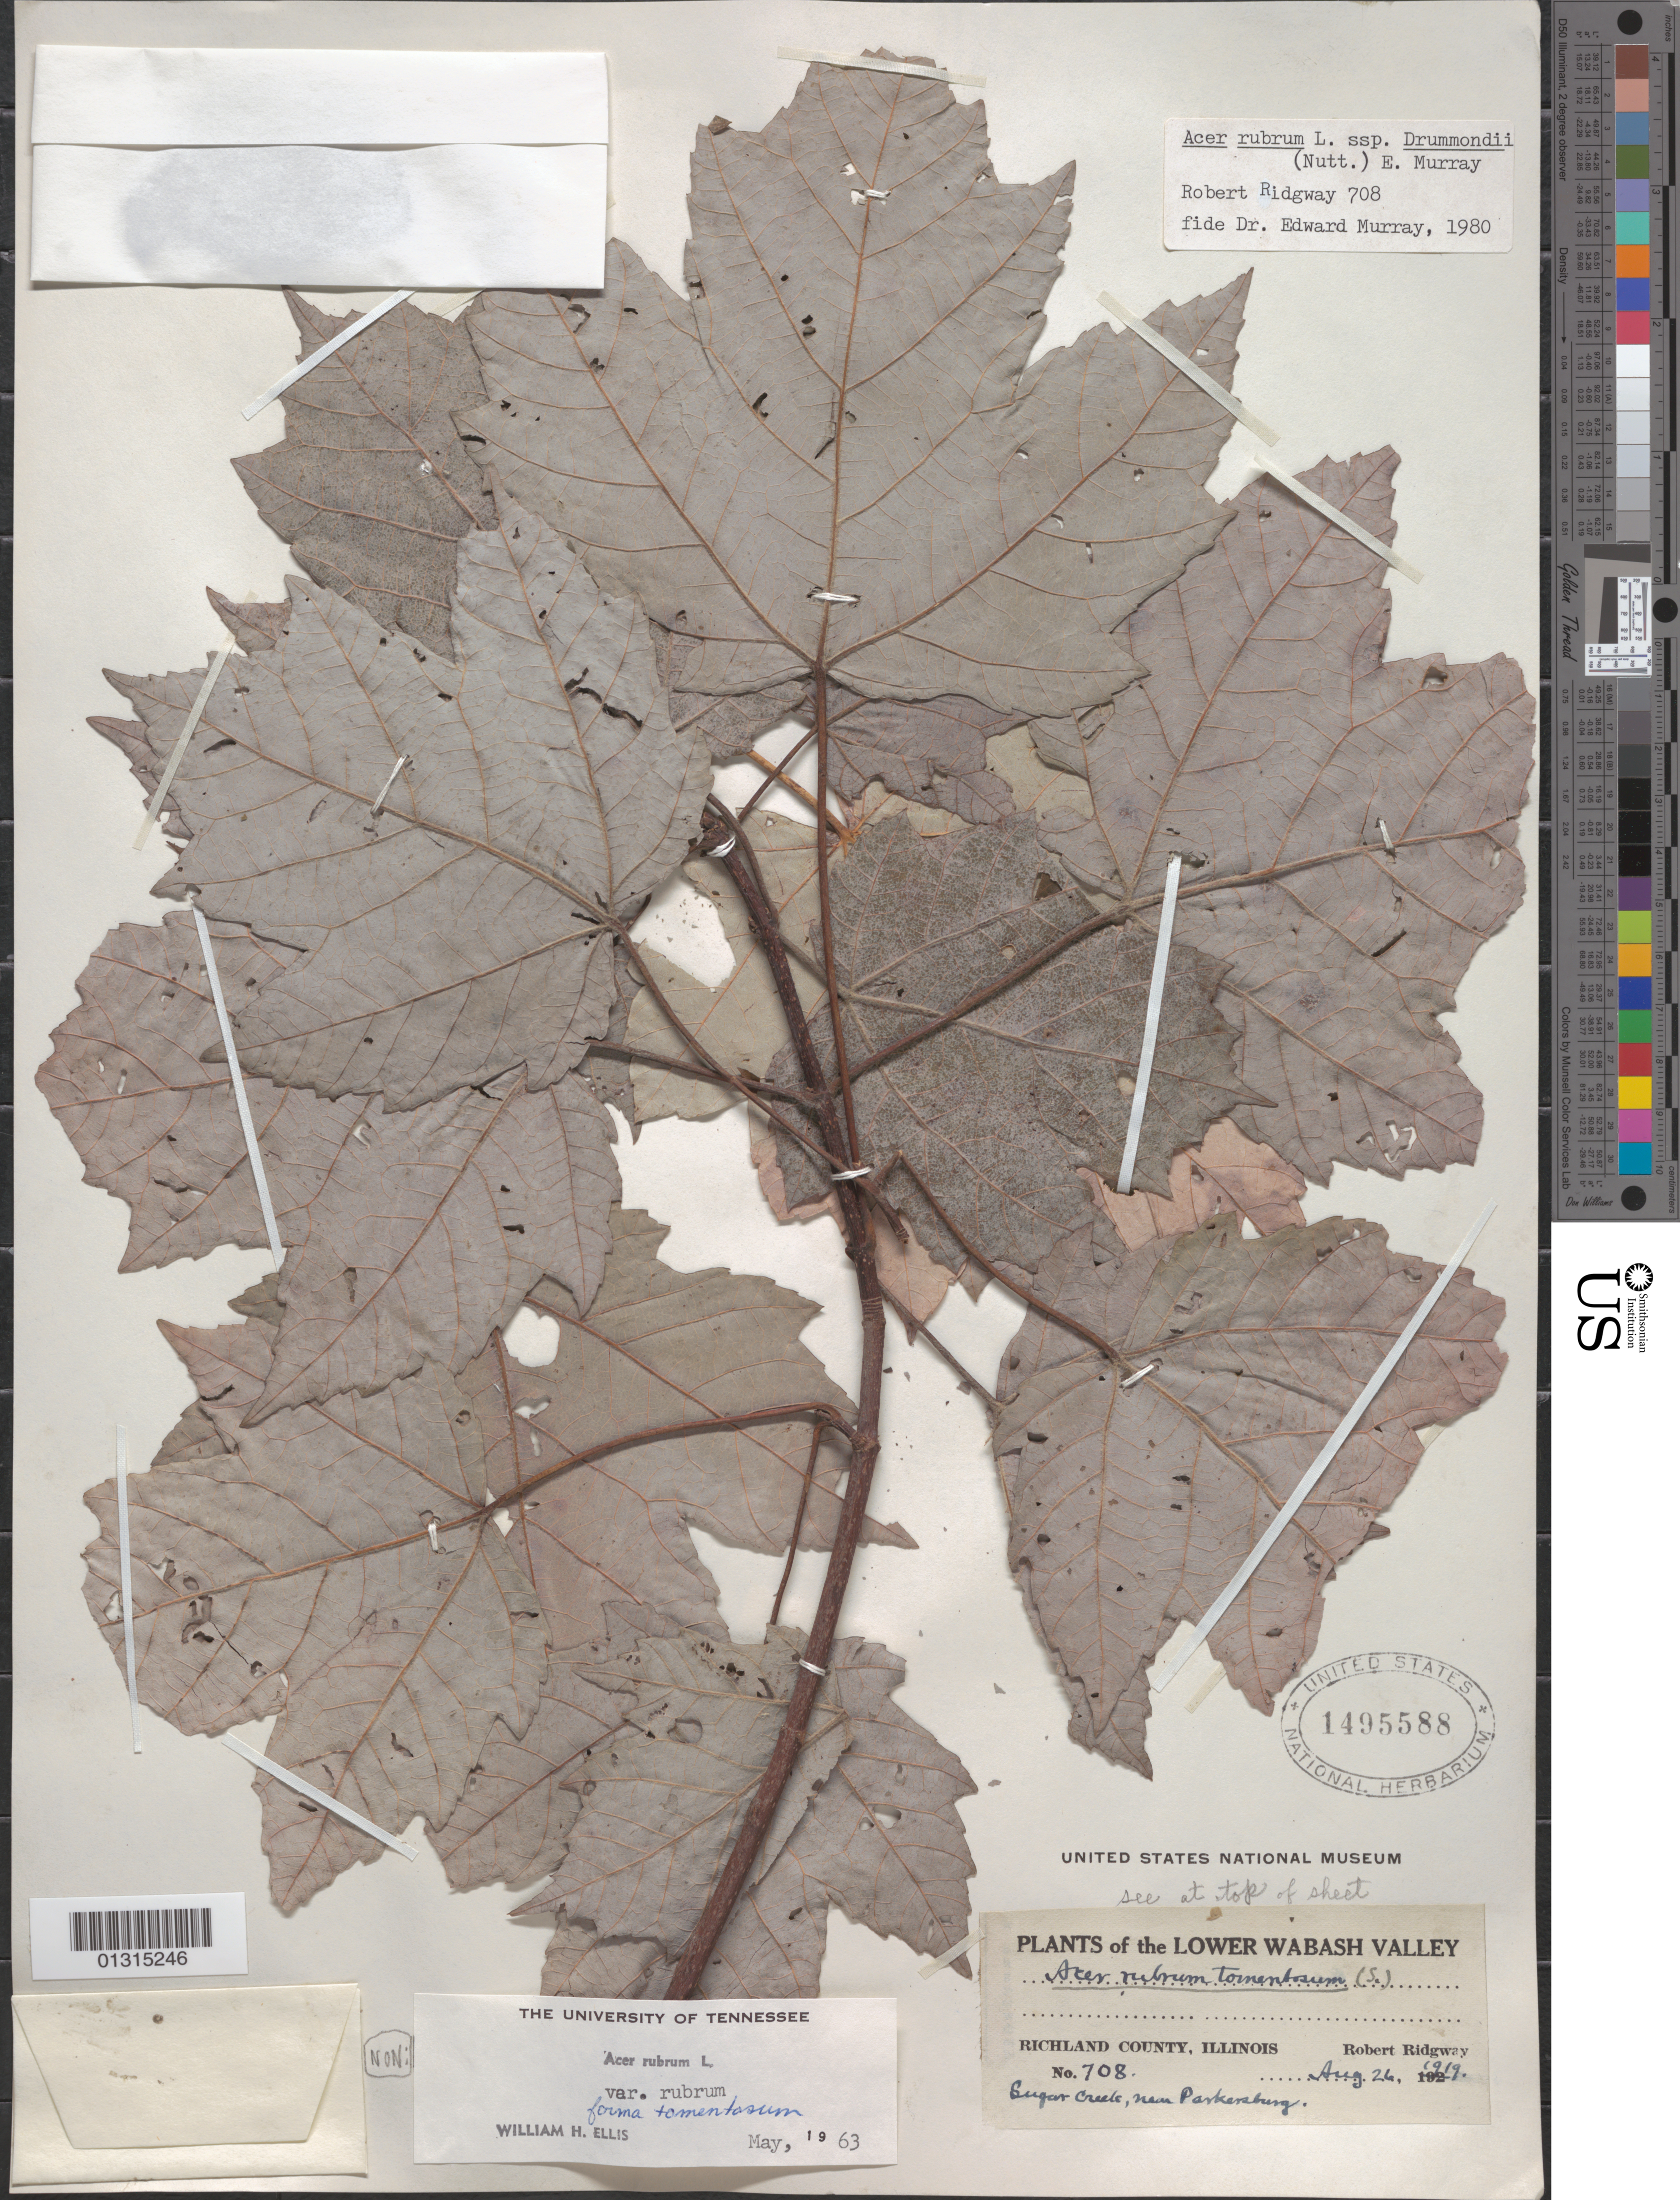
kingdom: Plantae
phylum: Tracheophyta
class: Magnoliopsida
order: Sapindales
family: Sapindaceae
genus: Acer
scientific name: Acer rubrum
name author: L.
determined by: Murray, Edward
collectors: R. Ridgway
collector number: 708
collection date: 1919-08-26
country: United States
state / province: Illinois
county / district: Richland County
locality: Richland County, Sugar Creek, near Parkersburg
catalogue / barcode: US 1495588